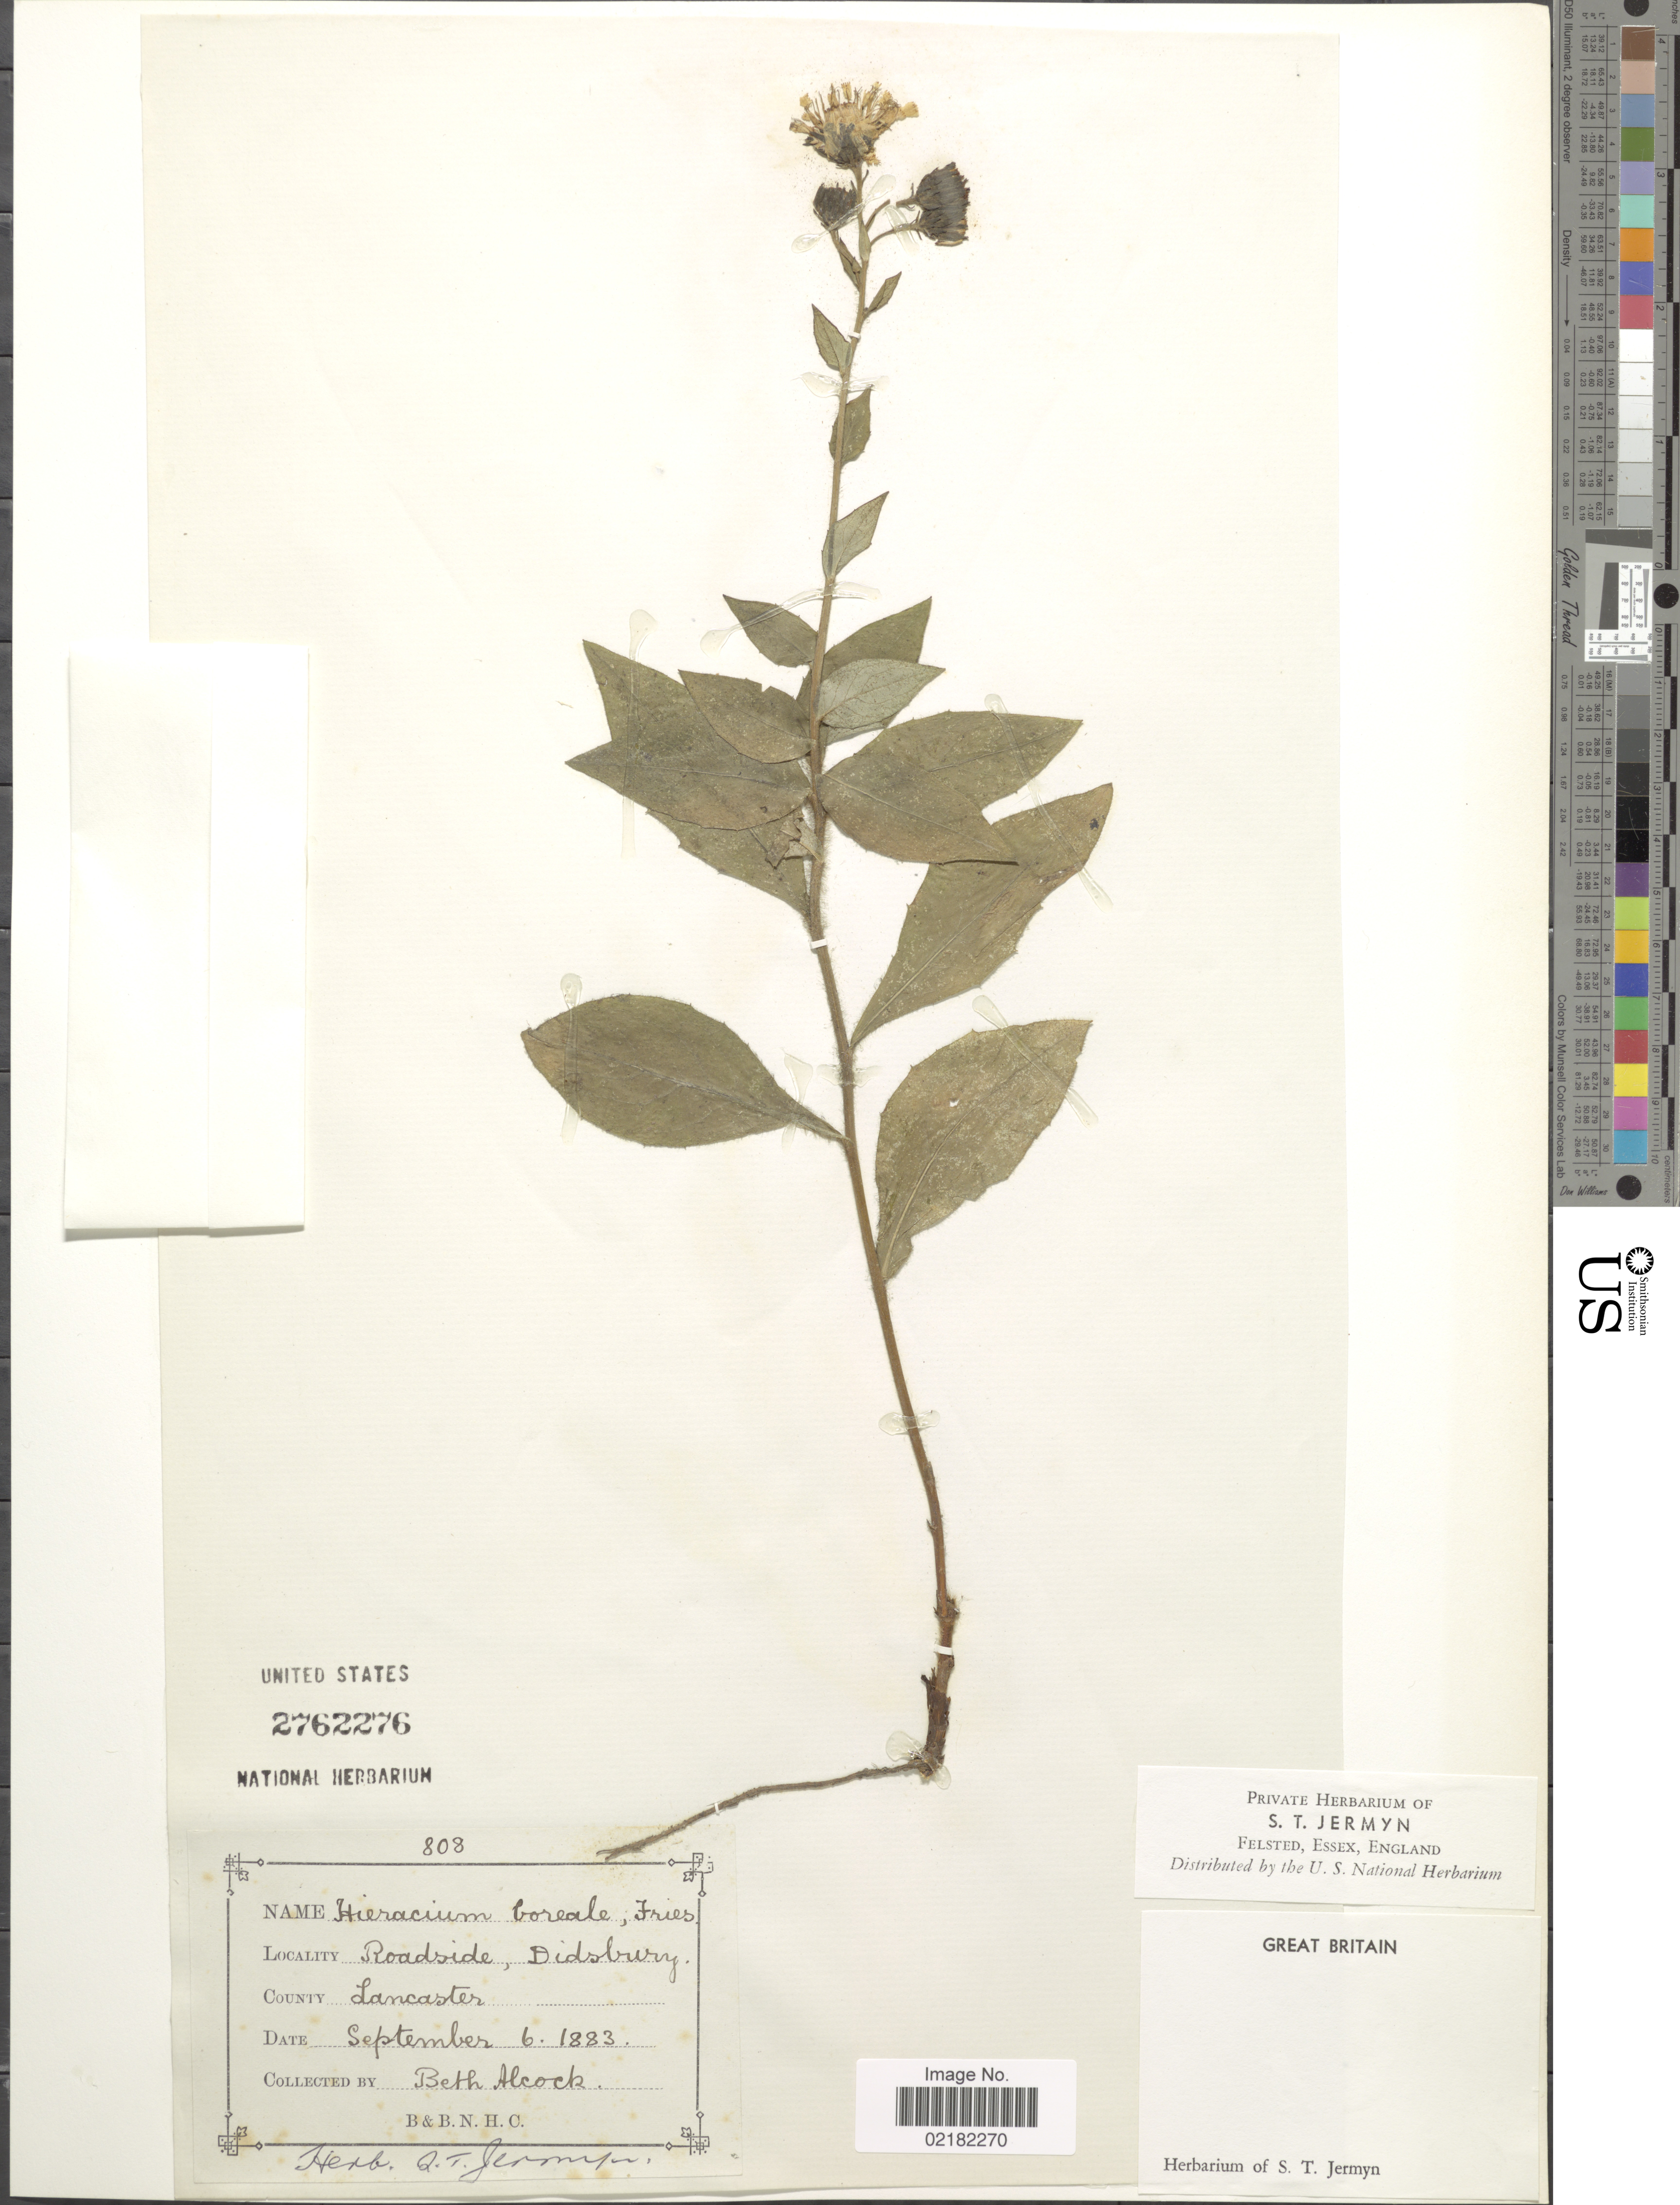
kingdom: Plantae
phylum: Tracheophyta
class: Magnoliopsida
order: Asterales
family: Asteraceae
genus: Hieracium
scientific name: Hieracium sabaudum subsp. boreale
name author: (Fr.) Hayek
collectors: B. Alcock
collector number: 808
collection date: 1883-09-06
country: United Kingdom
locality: Great Brittain, Roadside, Didsbury, County Lancaster.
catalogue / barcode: US 2762276